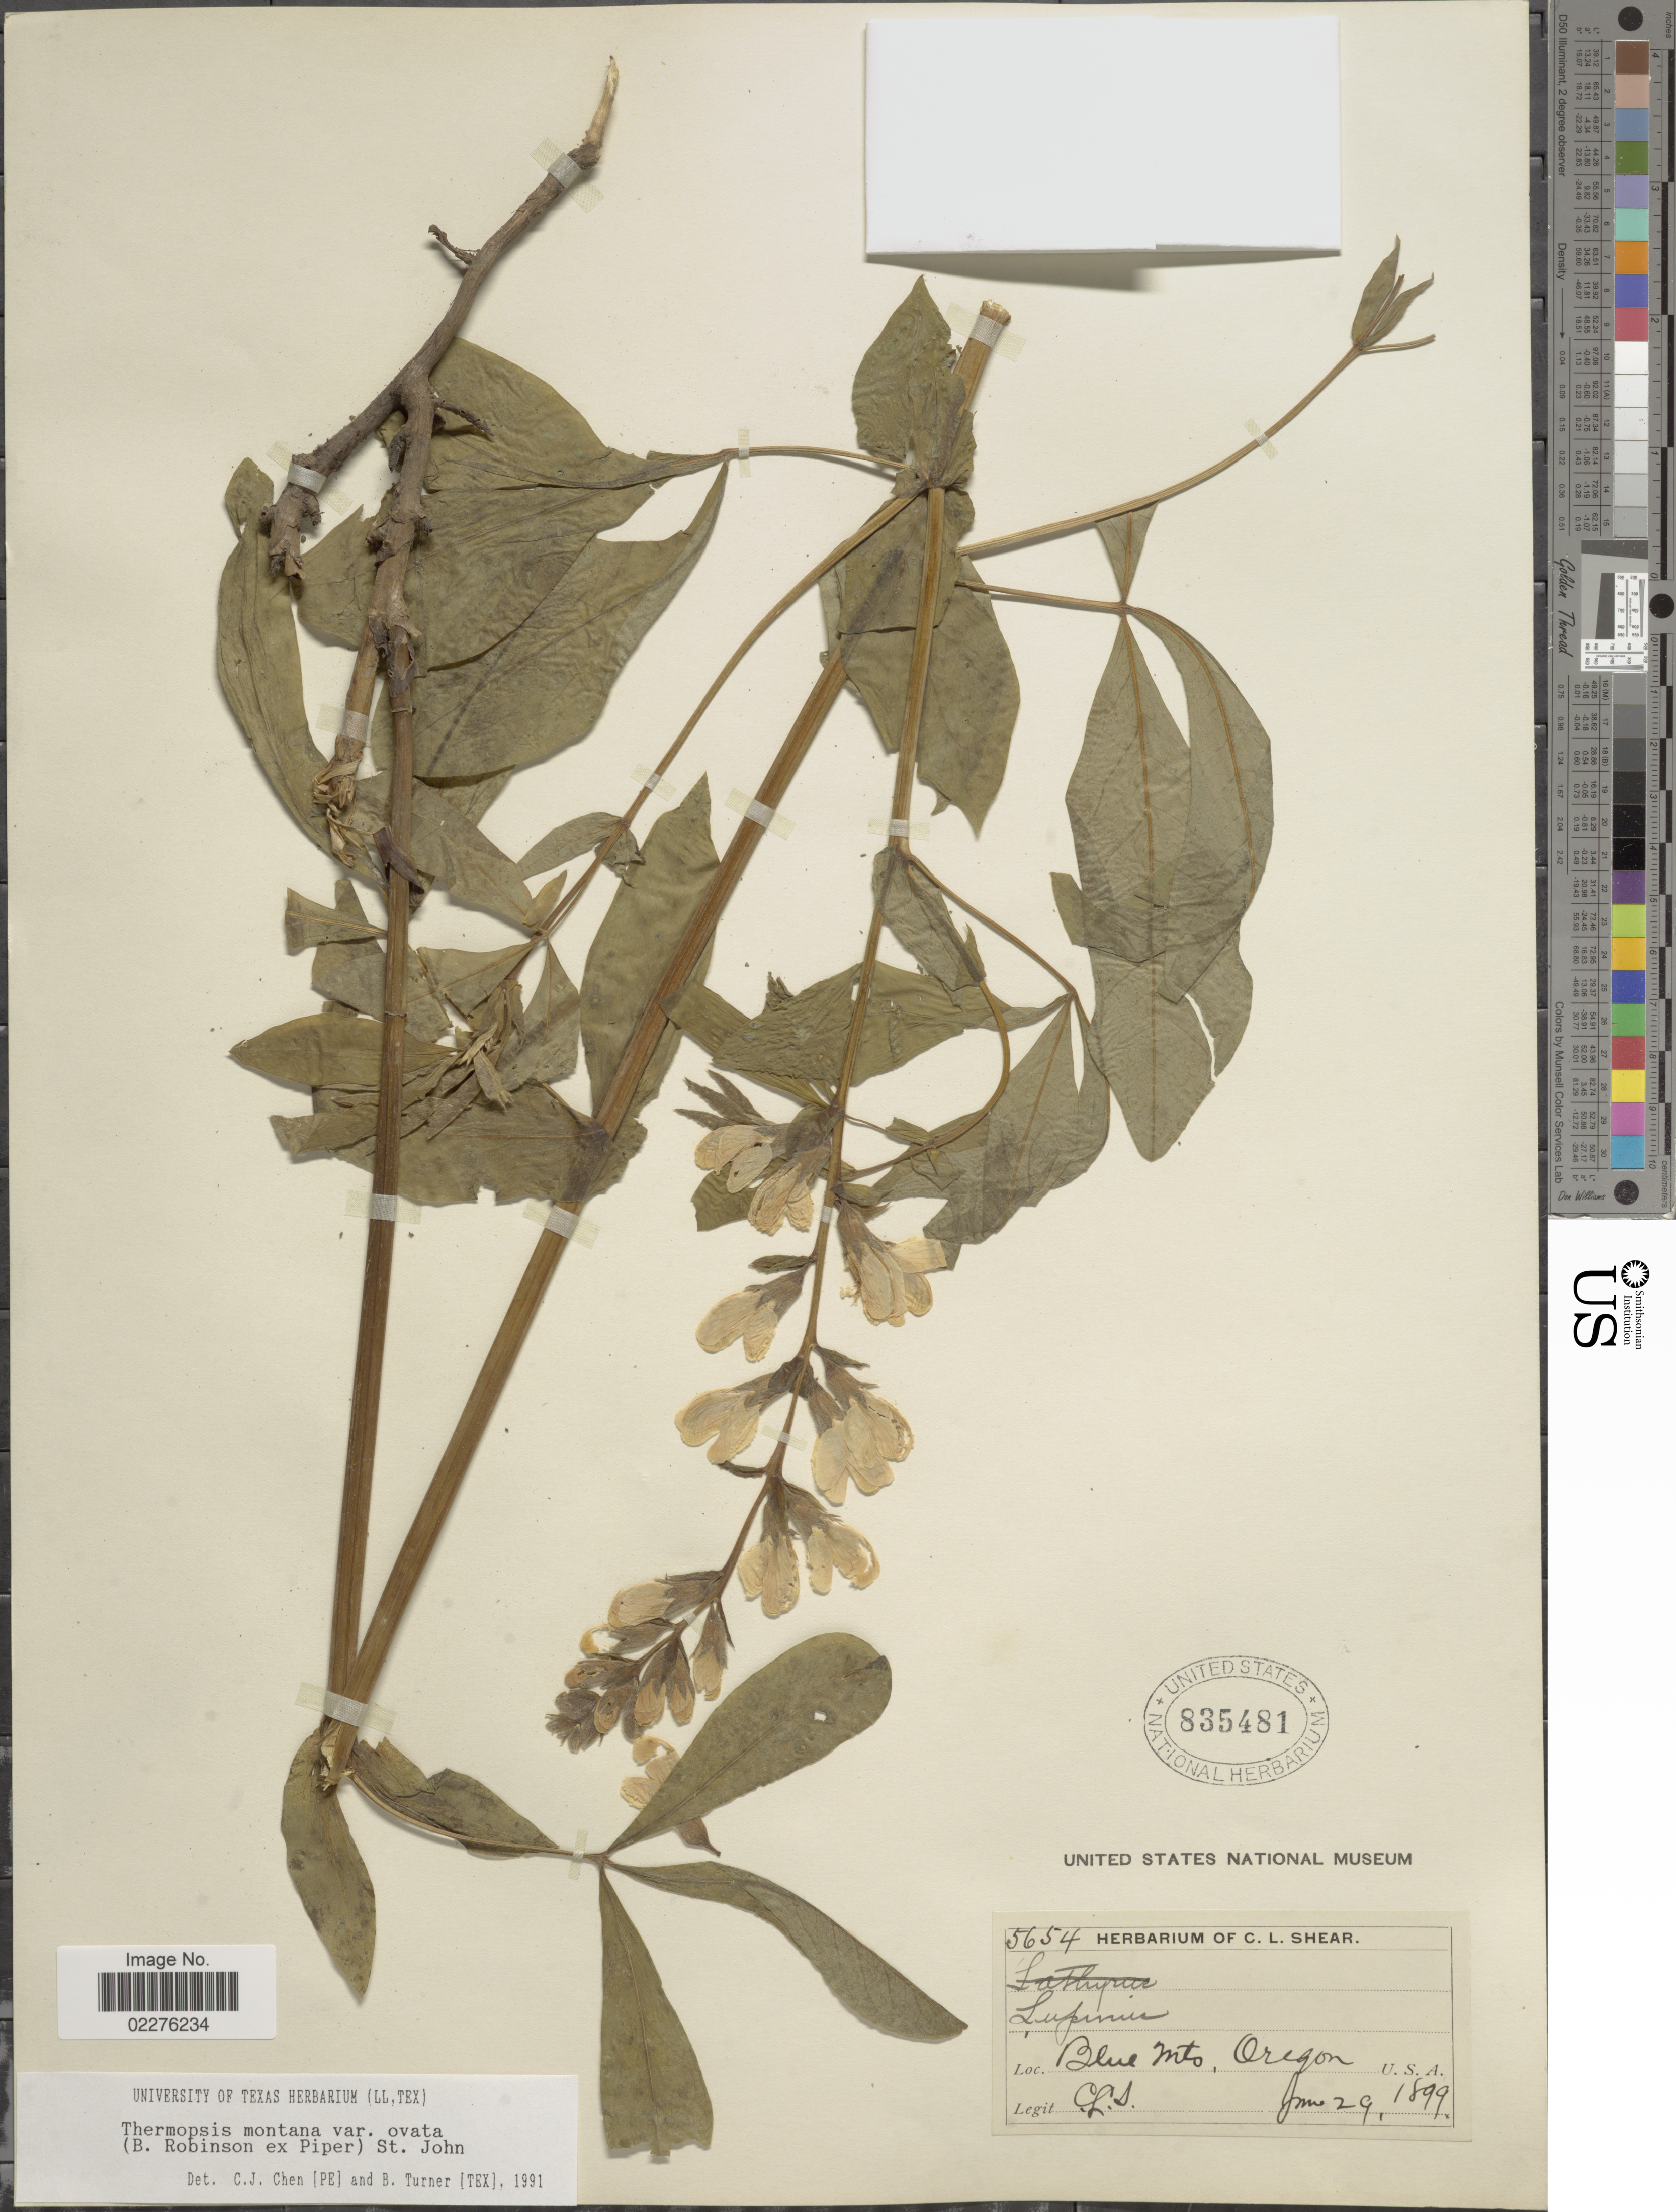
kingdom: Plantae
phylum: Tracheophyta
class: Magnoliopsida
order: Fabales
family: Fabaceae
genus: Thermopsis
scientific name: Thermopsis montana var. ovata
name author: (B.L. Rob. ex Piper) H. St. John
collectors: C. L. Shear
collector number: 5654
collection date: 1899-06-29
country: United States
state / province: Oregon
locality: Blue Mts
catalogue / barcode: US 835481